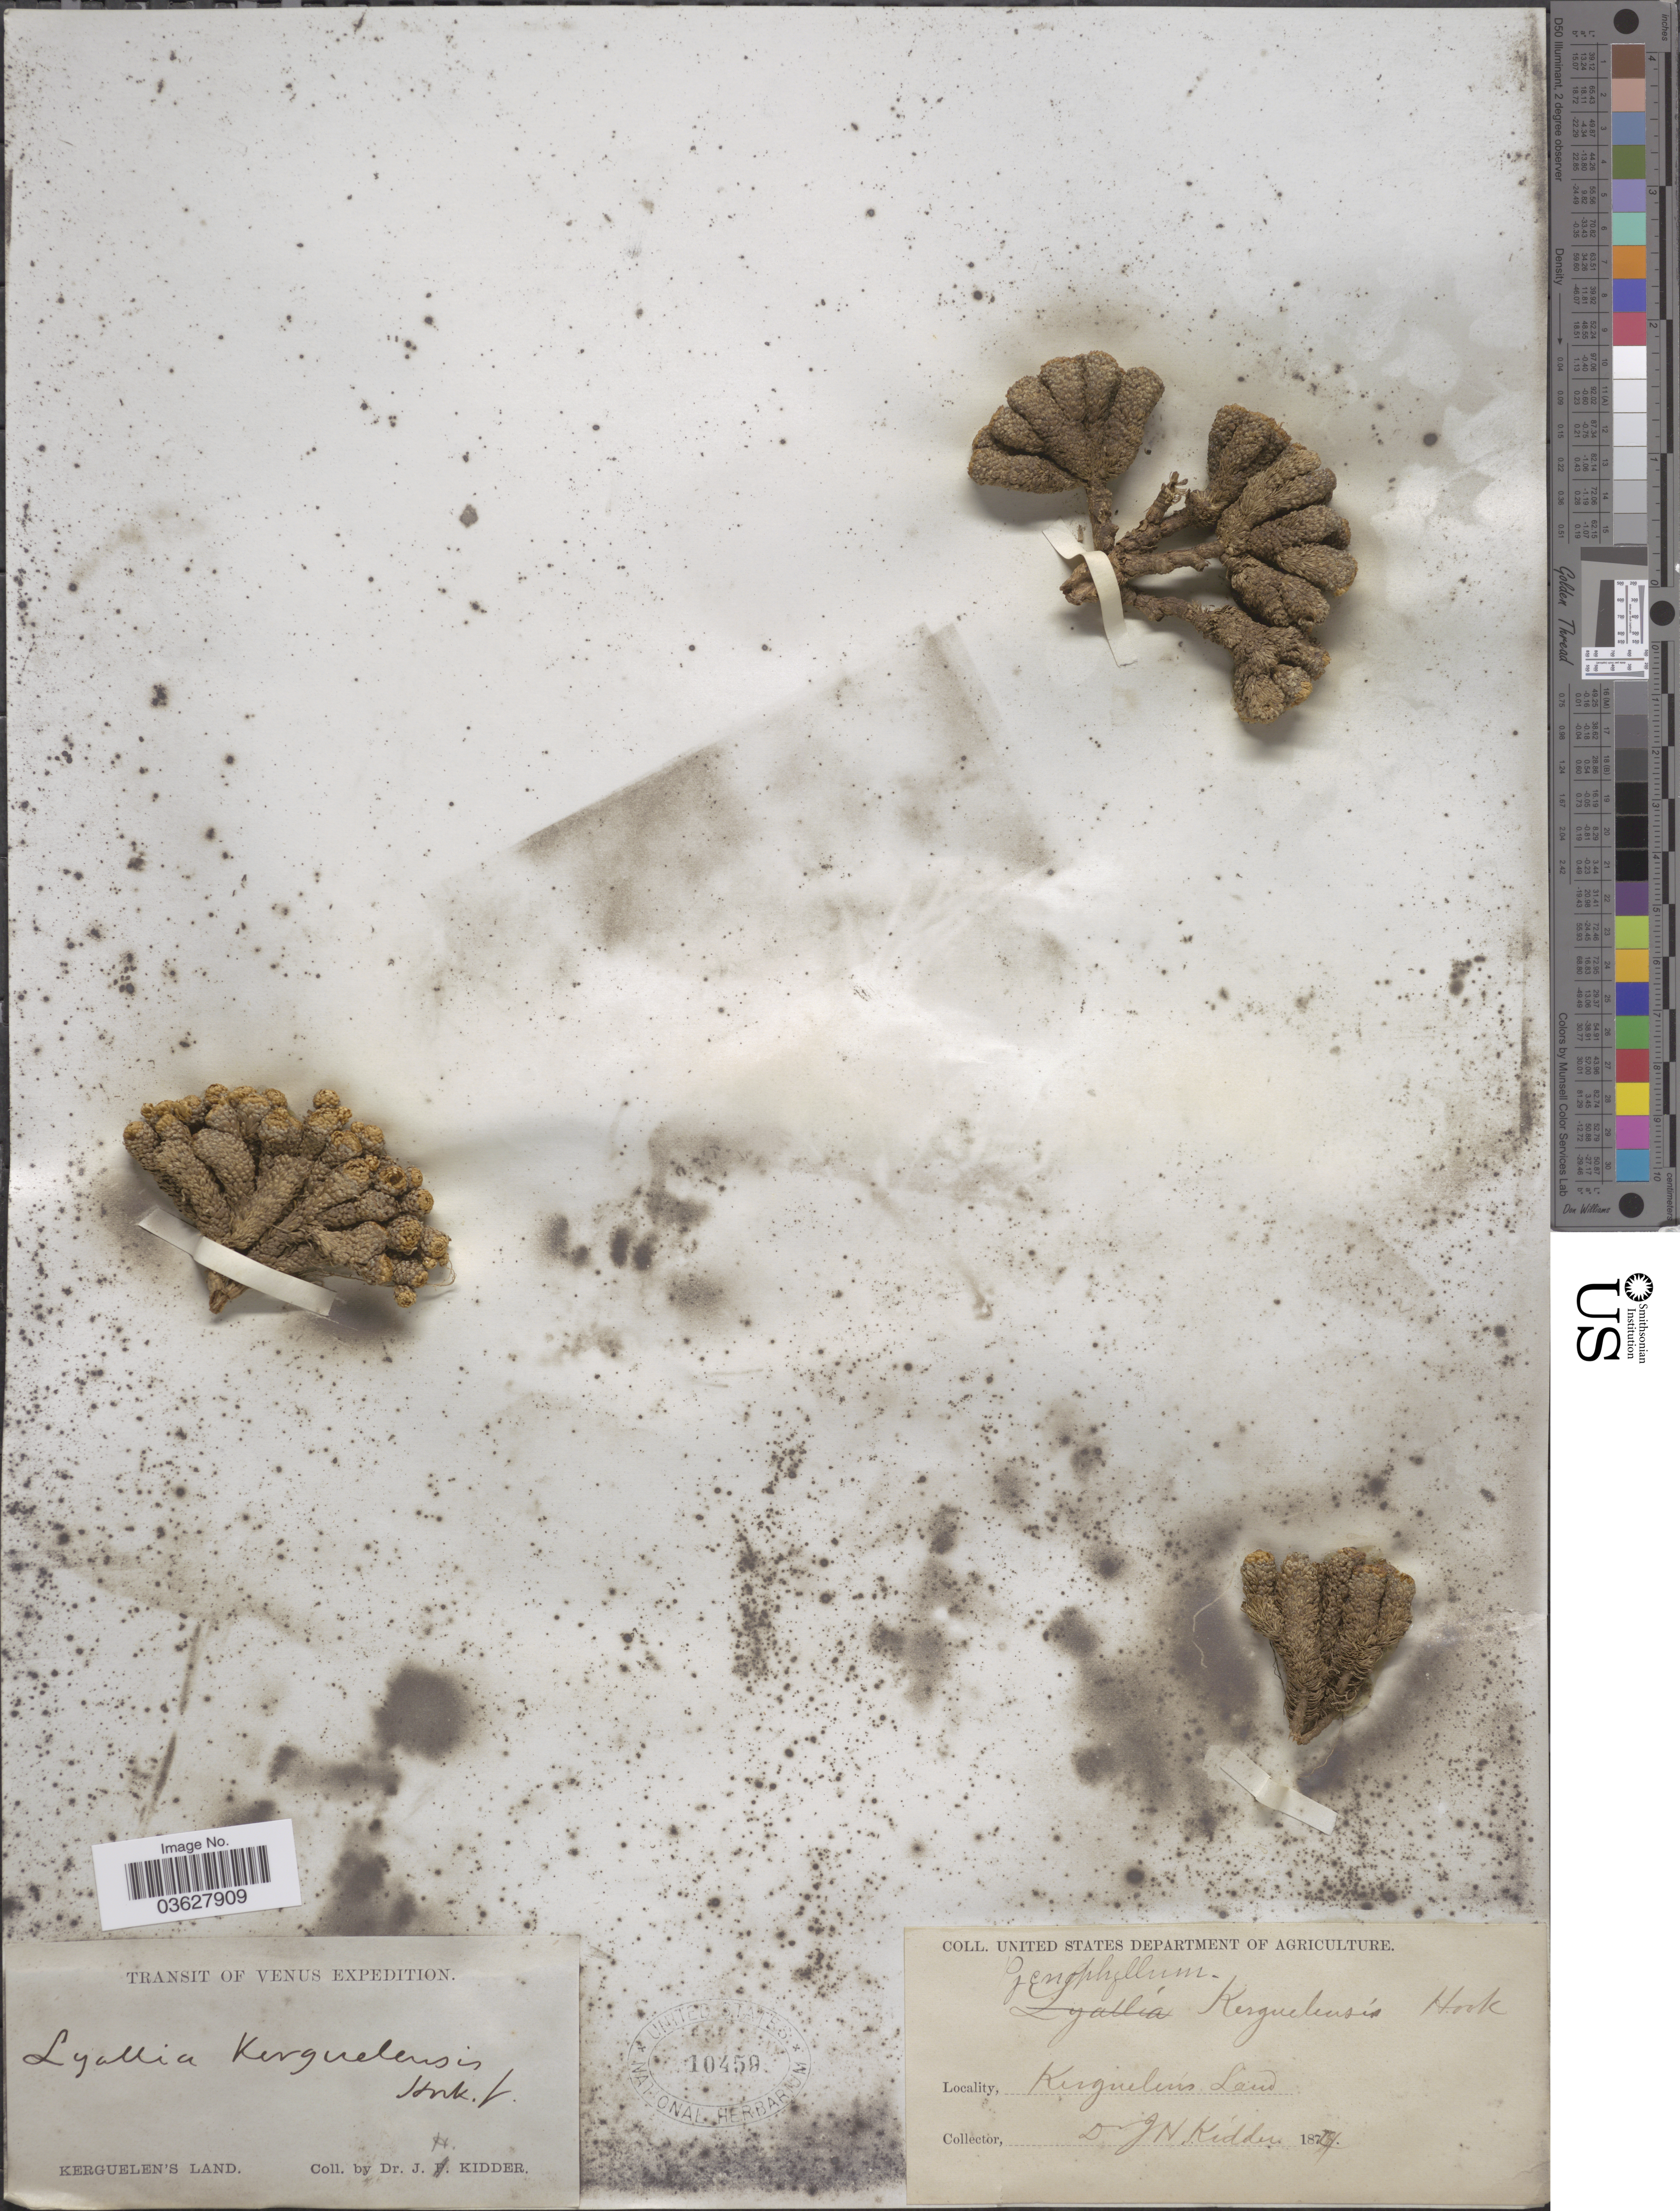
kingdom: Plantae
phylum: Tracheophyta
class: Magnoliopsida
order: Caryophyllales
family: Montiaceae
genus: Lyallia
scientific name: Lyallia sp.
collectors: J. Kidder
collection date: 1874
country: French Southern Territories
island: Kerguelen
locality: Kerguelen's Land.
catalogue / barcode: US 10459